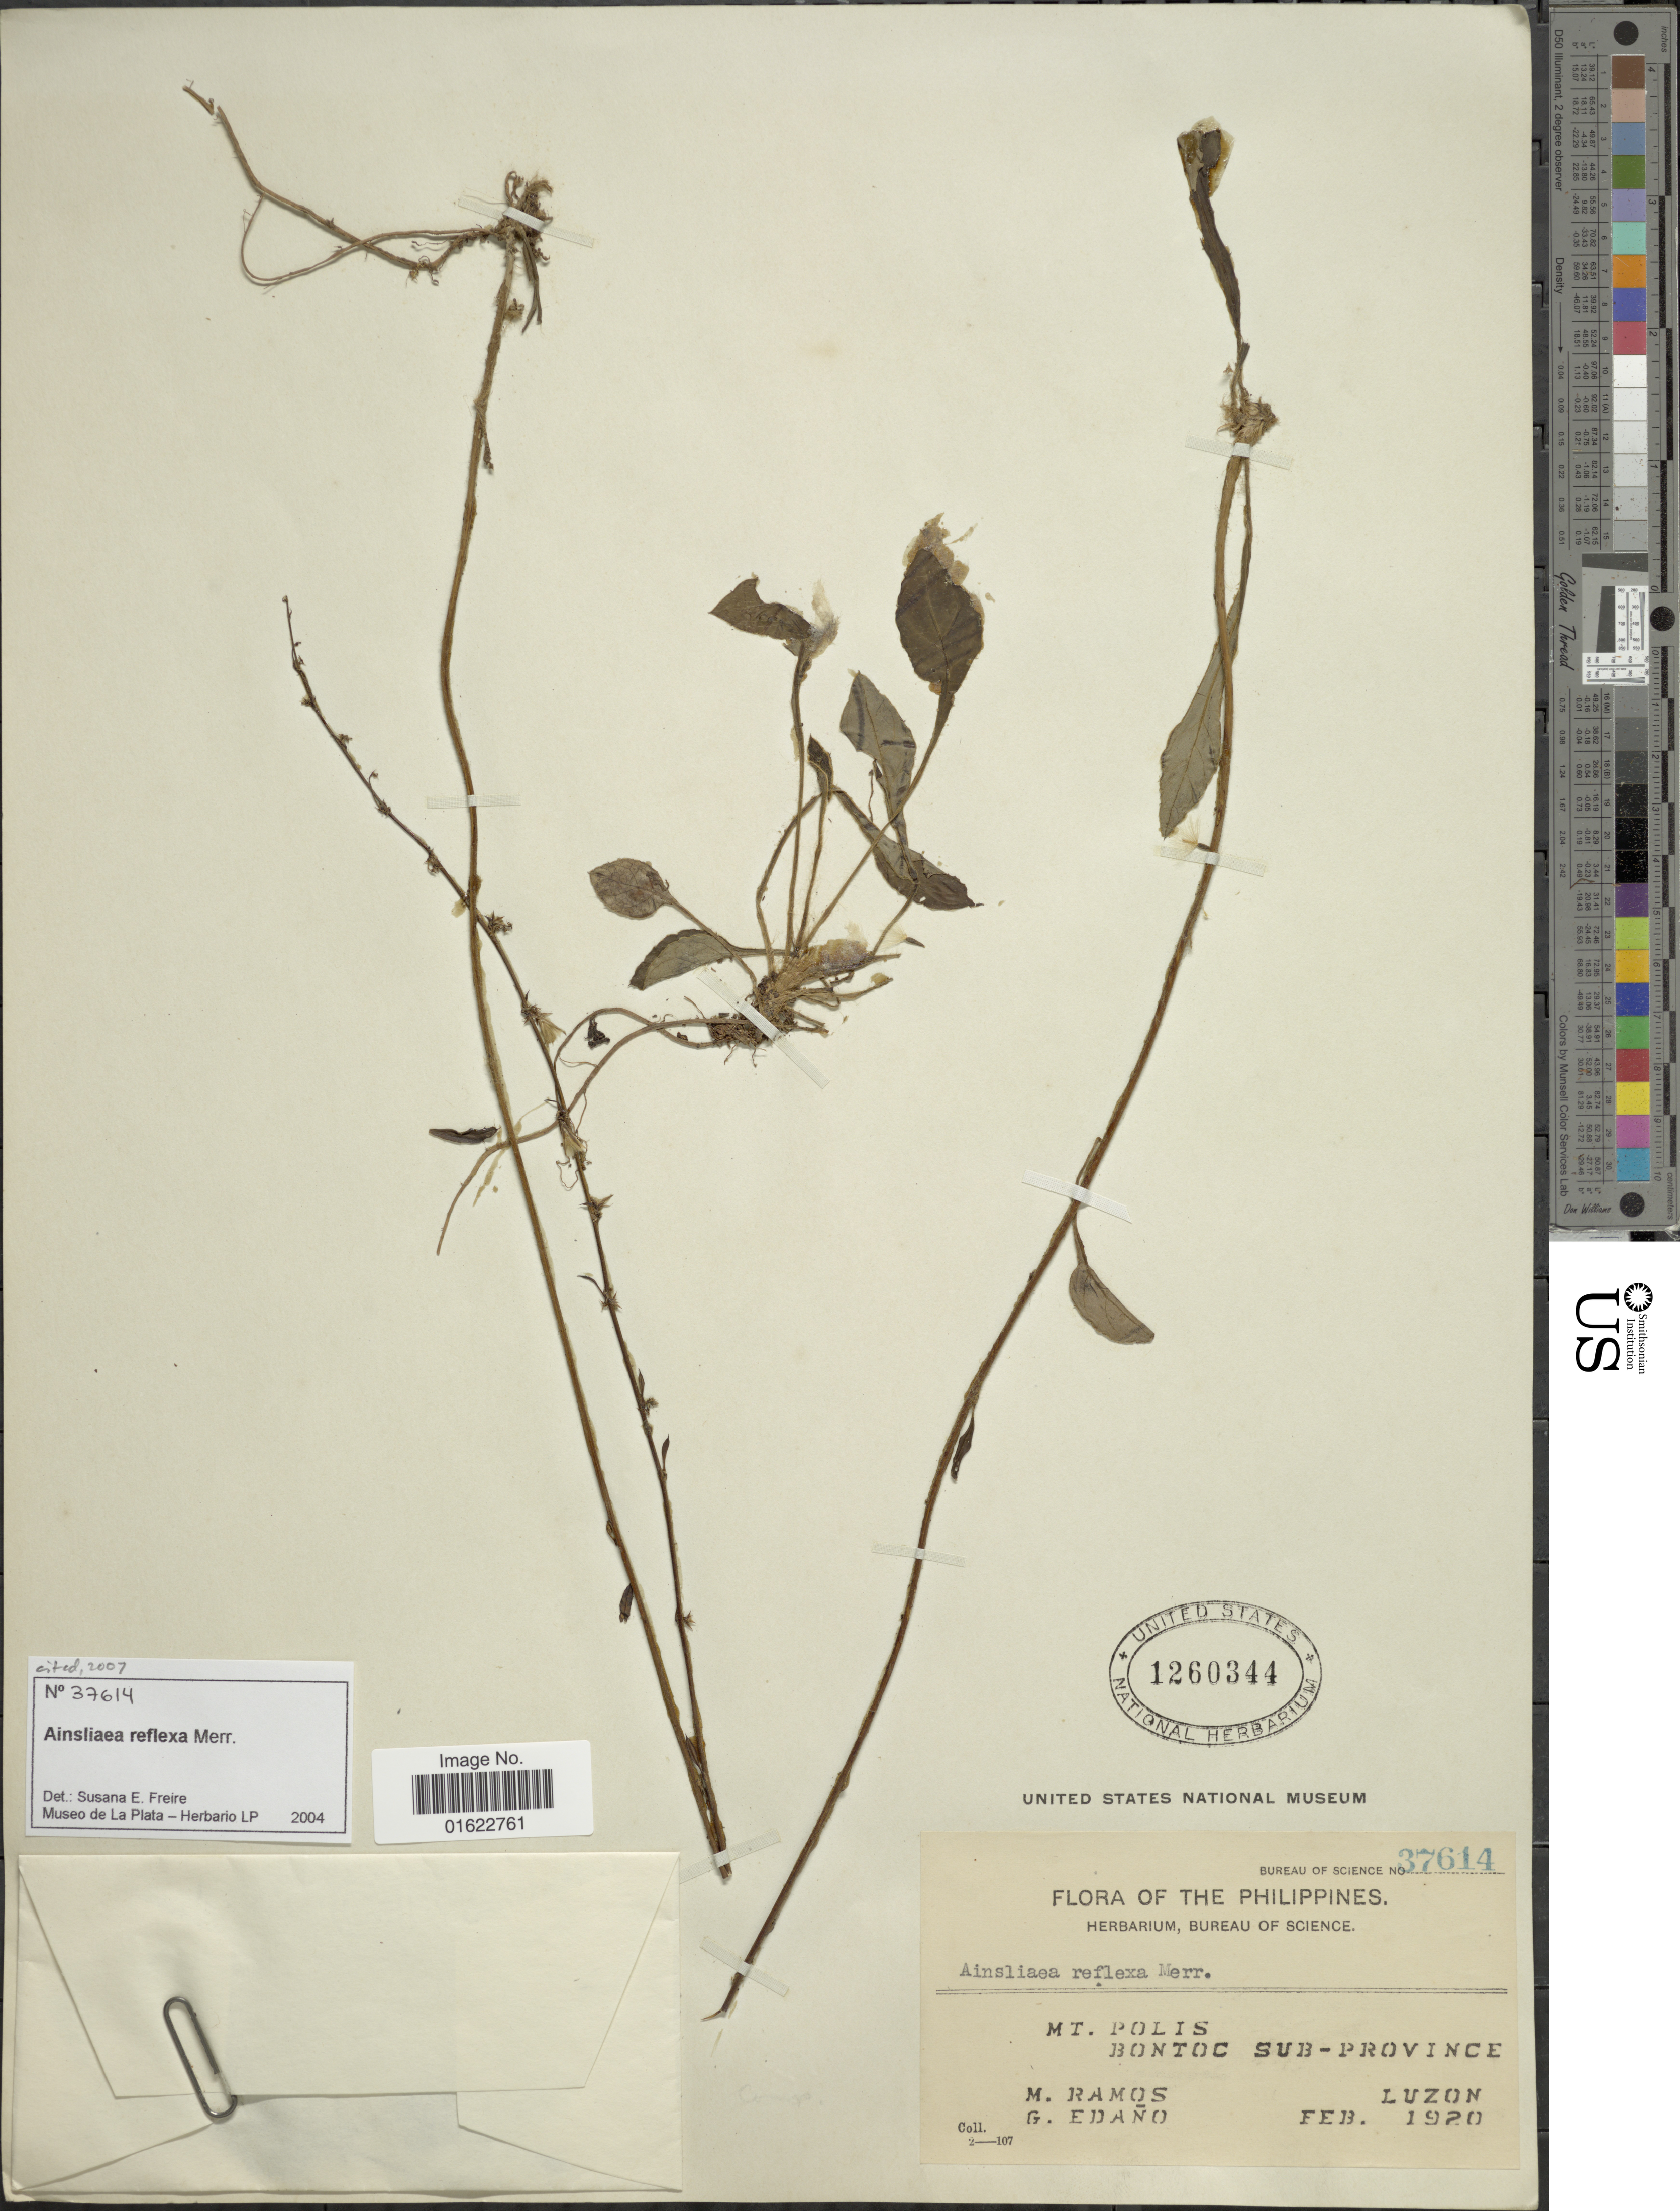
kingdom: Plantae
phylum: Tracheophyta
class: Magnoliopsida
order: Asterales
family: Asteraceae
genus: Ainsliaea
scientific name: Ainsliaea reflexa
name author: Merr.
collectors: M. Ramos & G. Edaño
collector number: Bureau of Science 37614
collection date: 1920-02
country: Philippines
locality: Mt. Polis, Bontoc Sub-province, Luzon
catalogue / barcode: US 1260344